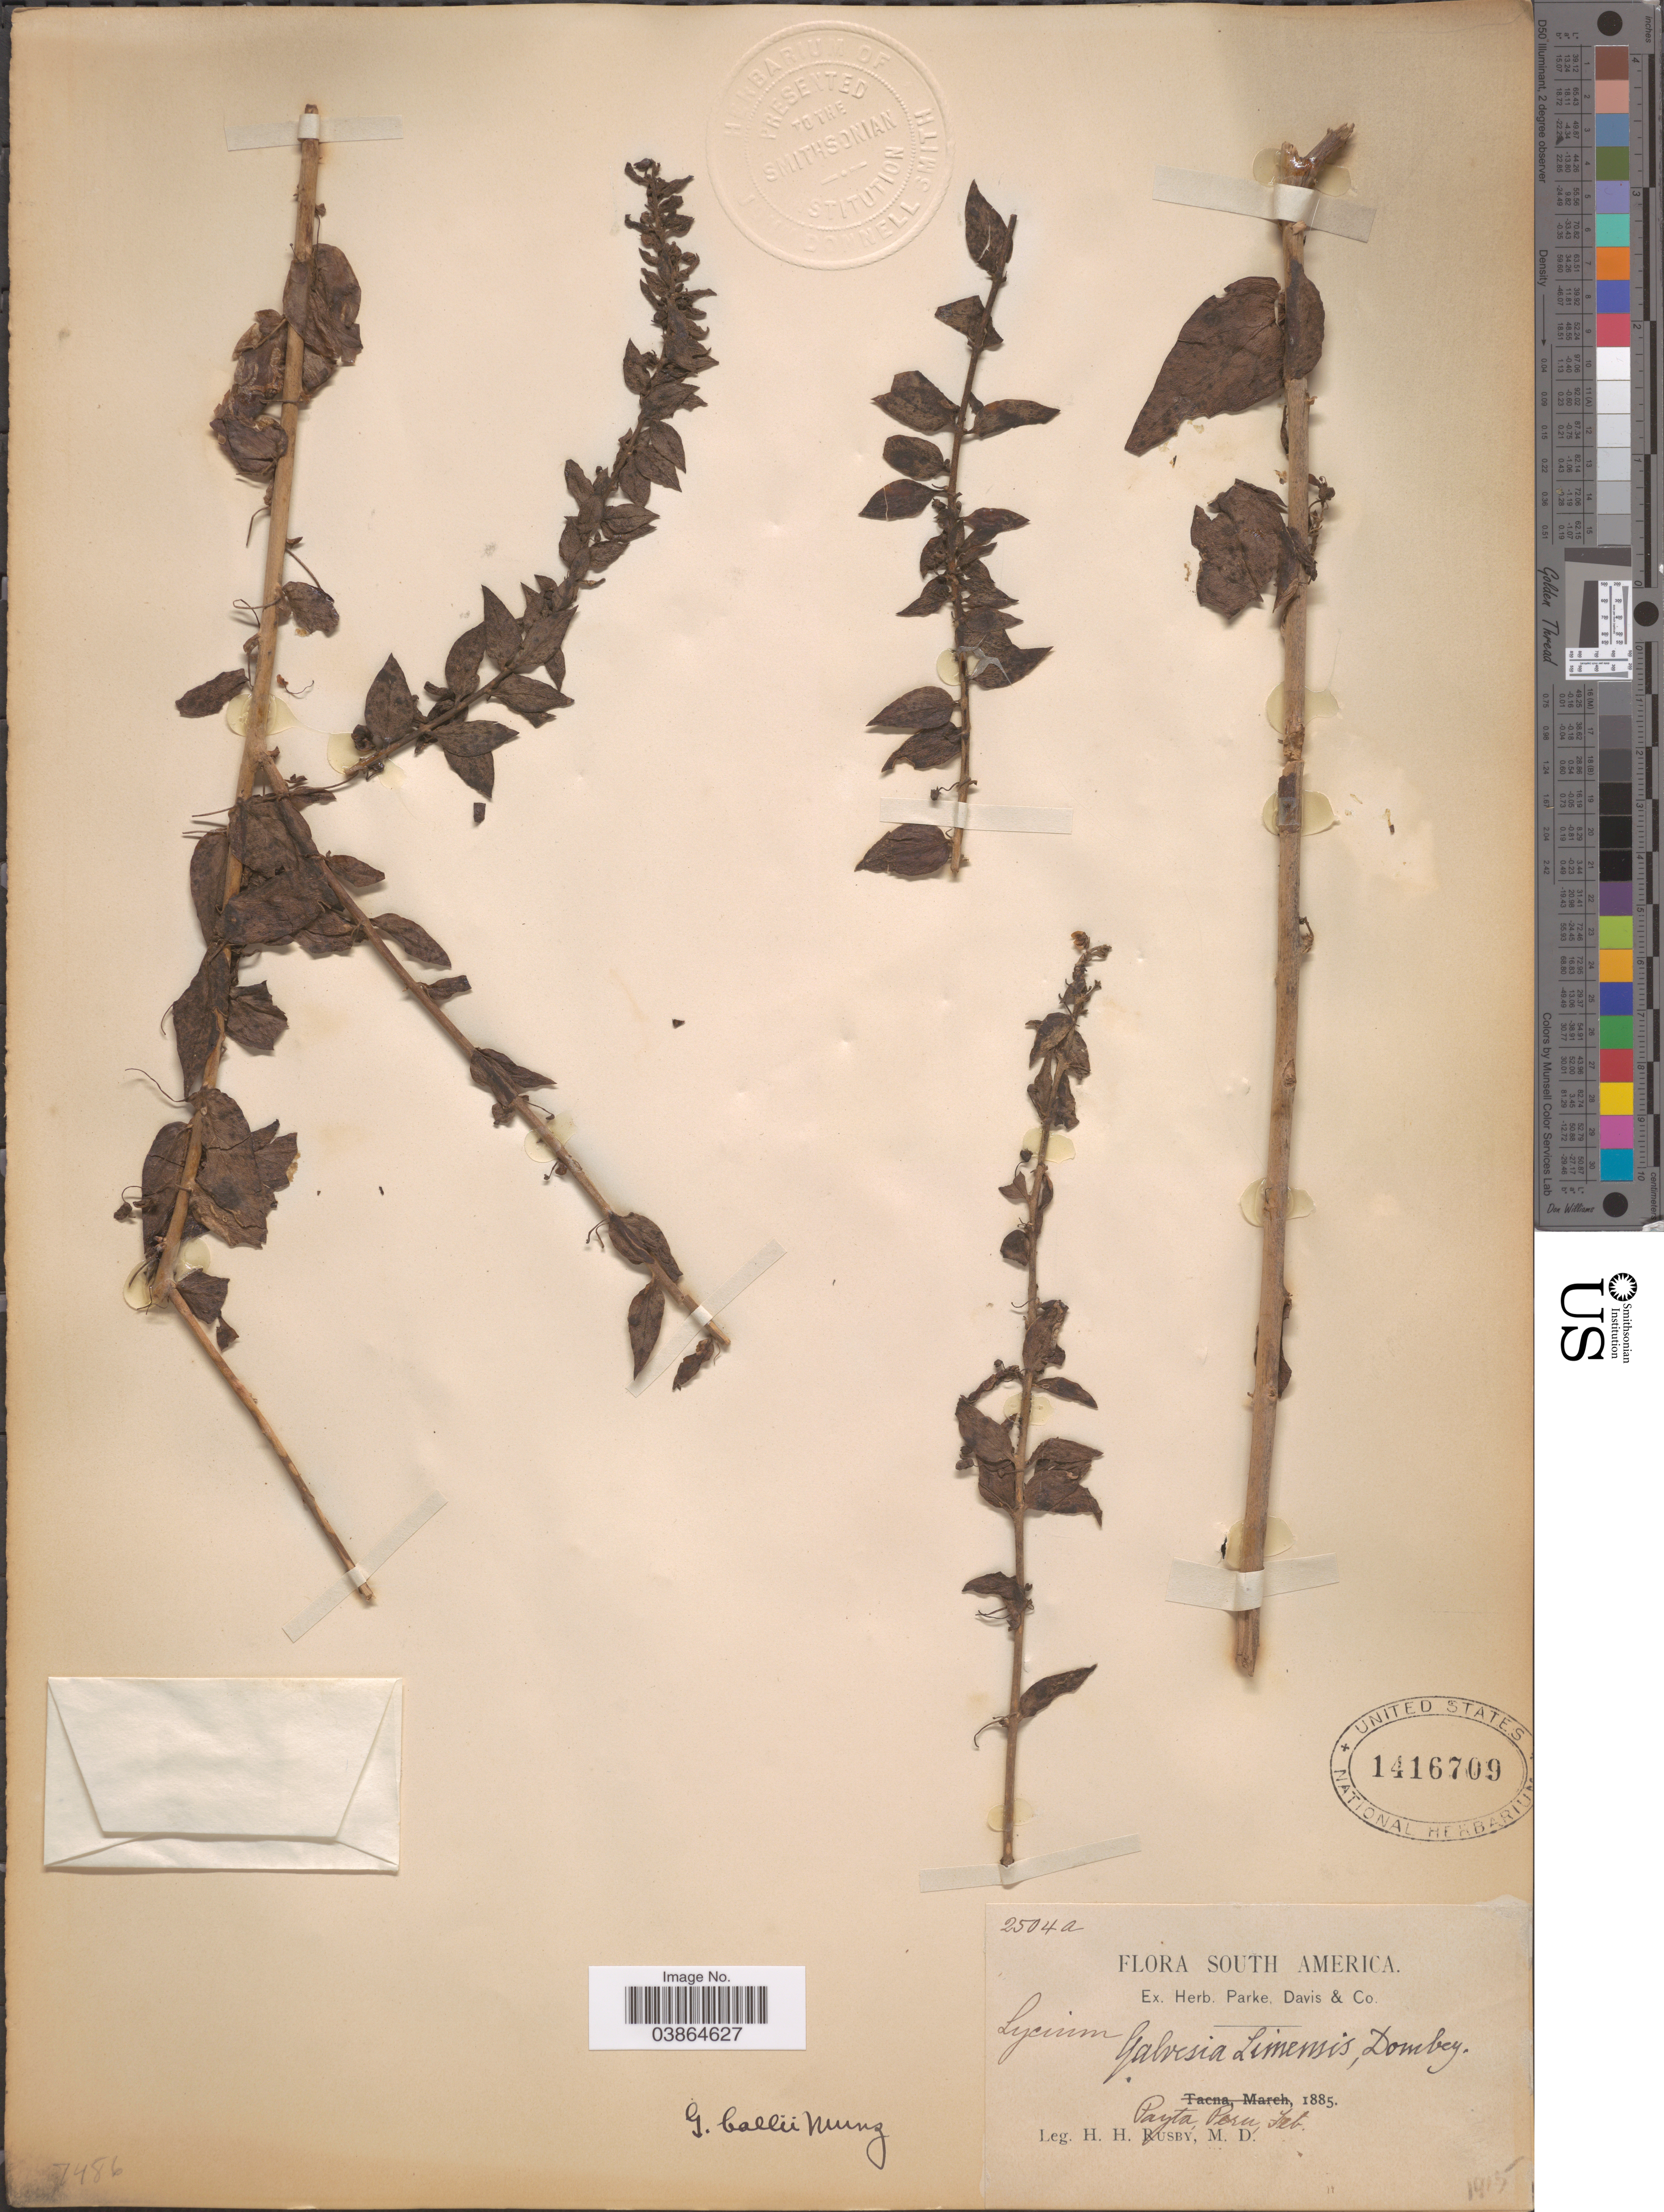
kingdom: Plantae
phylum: Tracheophyta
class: Magnoliopsida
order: Lamiales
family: Plantaginaceae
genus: Galvezia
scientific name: Galvezia ballii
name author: Munz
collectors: H. H. Rusby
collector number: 2504a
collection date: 1885-02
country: Peru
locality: Payta.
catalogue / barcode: US 1416709